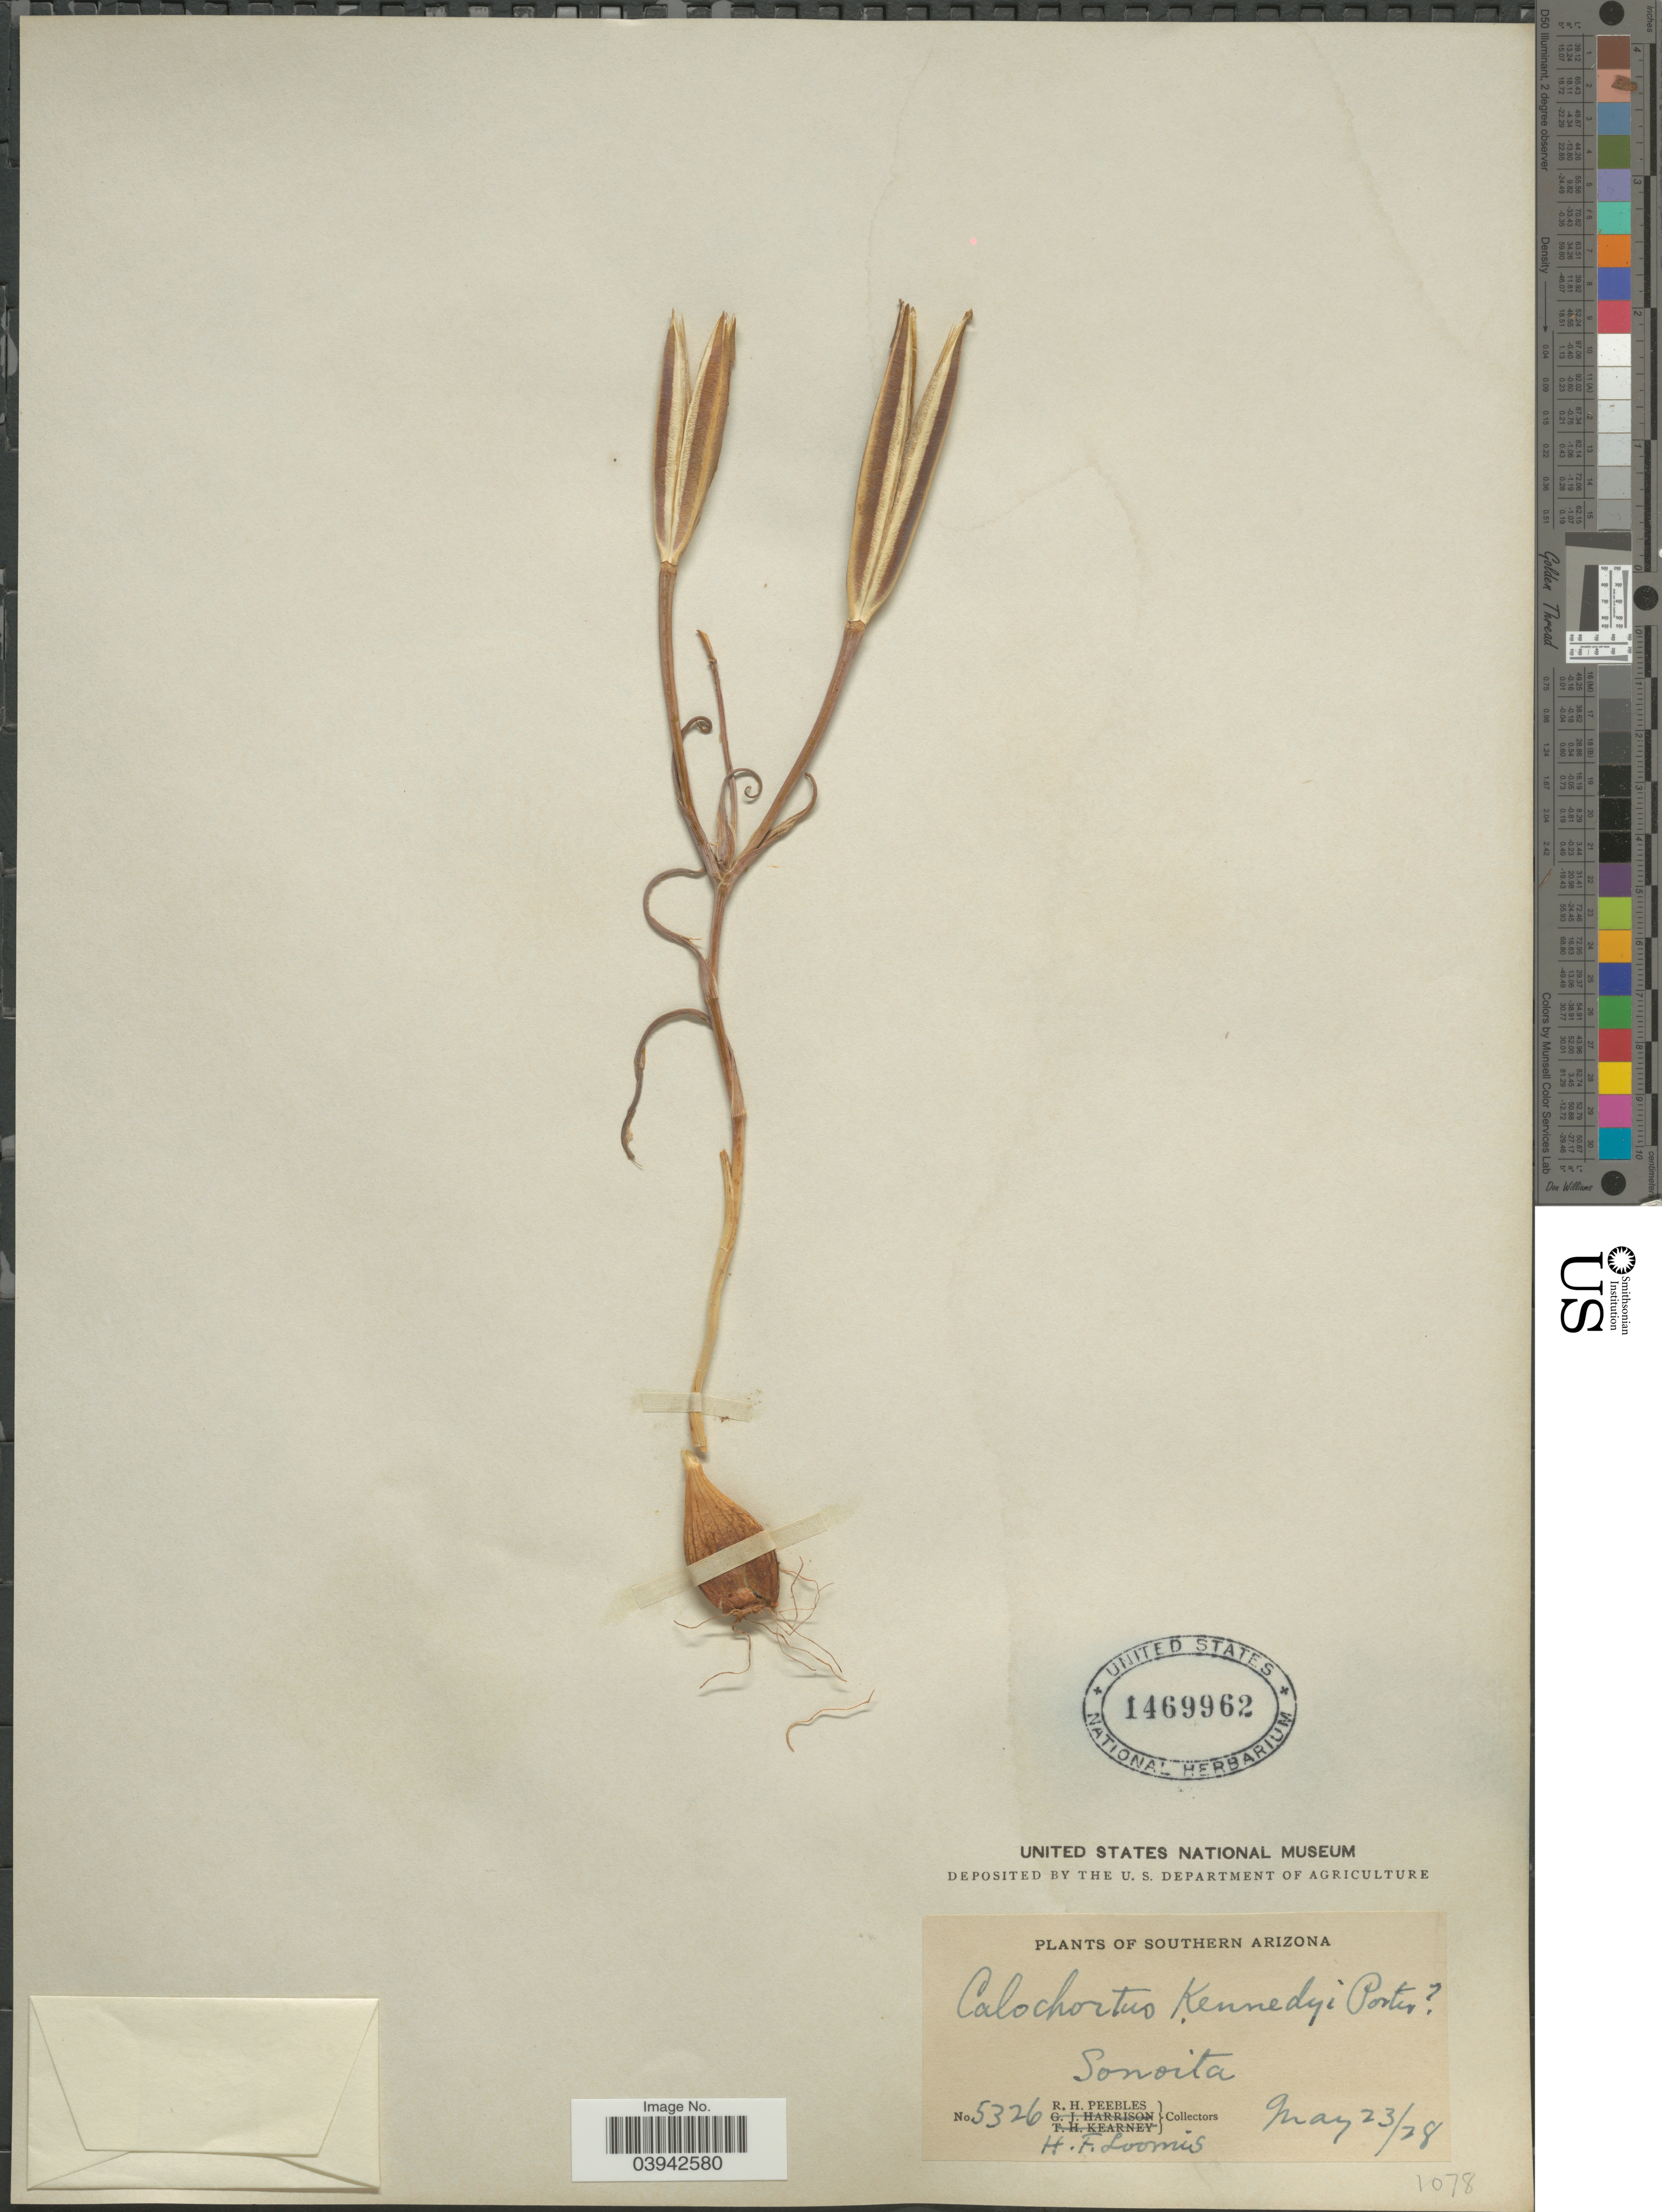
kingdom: Plantae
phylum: Tracheophyta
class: Liliopsida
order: Liliales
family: Liliaceae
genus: Calochortus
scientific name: Calochortus kennedyi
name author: Porter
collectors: R. H. Peebles & H. F. Loomis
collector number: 5326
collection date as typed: Transcribed d/m/y: 23/5/28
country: United States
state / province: Arizona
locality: Southern Arizona. Sonoita.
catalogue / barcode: US 1469962